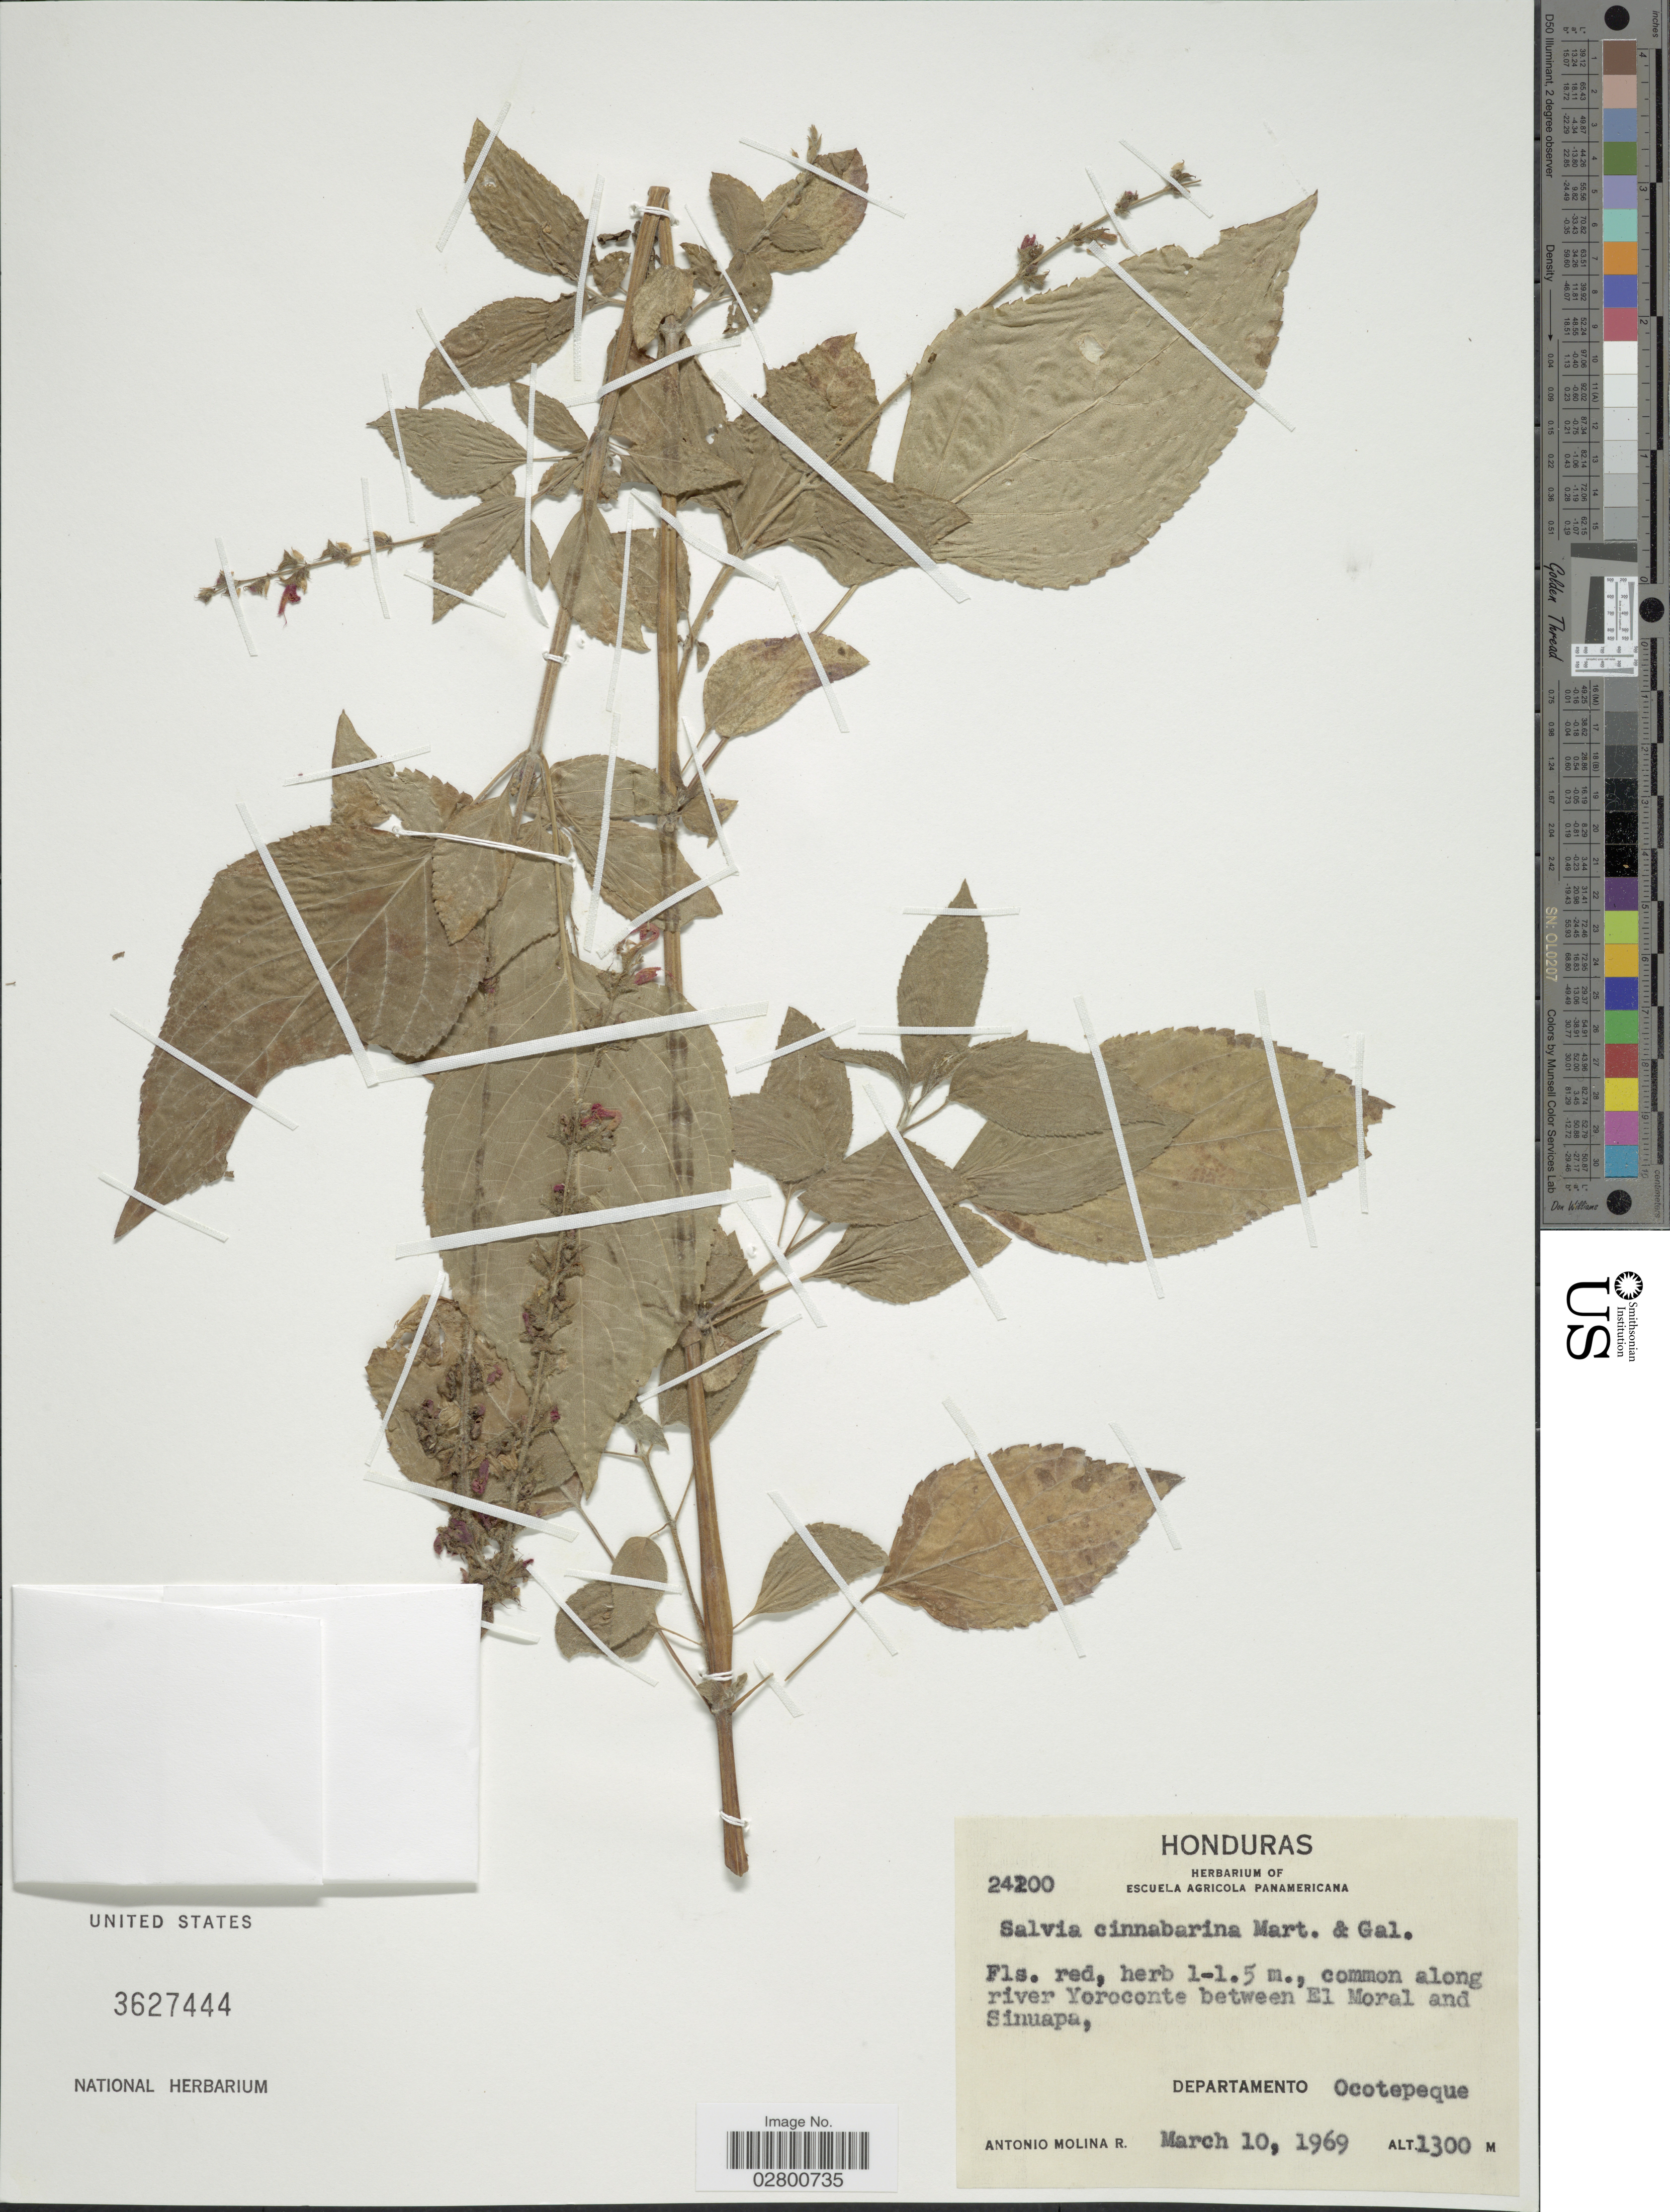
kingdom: Plantae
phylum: Tracheophyta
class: Magnoliopsida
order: Lamiales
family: Lamiaceae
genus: Salvia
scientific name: Salvia cinnabarina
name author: M. Martens & Galeotti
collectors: A. Molina R.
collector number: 24200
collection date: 1969-03-10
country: Honduras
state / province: Ocotepeque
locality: Along river Yoroconte between El Moral and Sinuapa, Departamento Ocotepeque.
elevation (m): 1300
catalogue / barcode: US 3627444